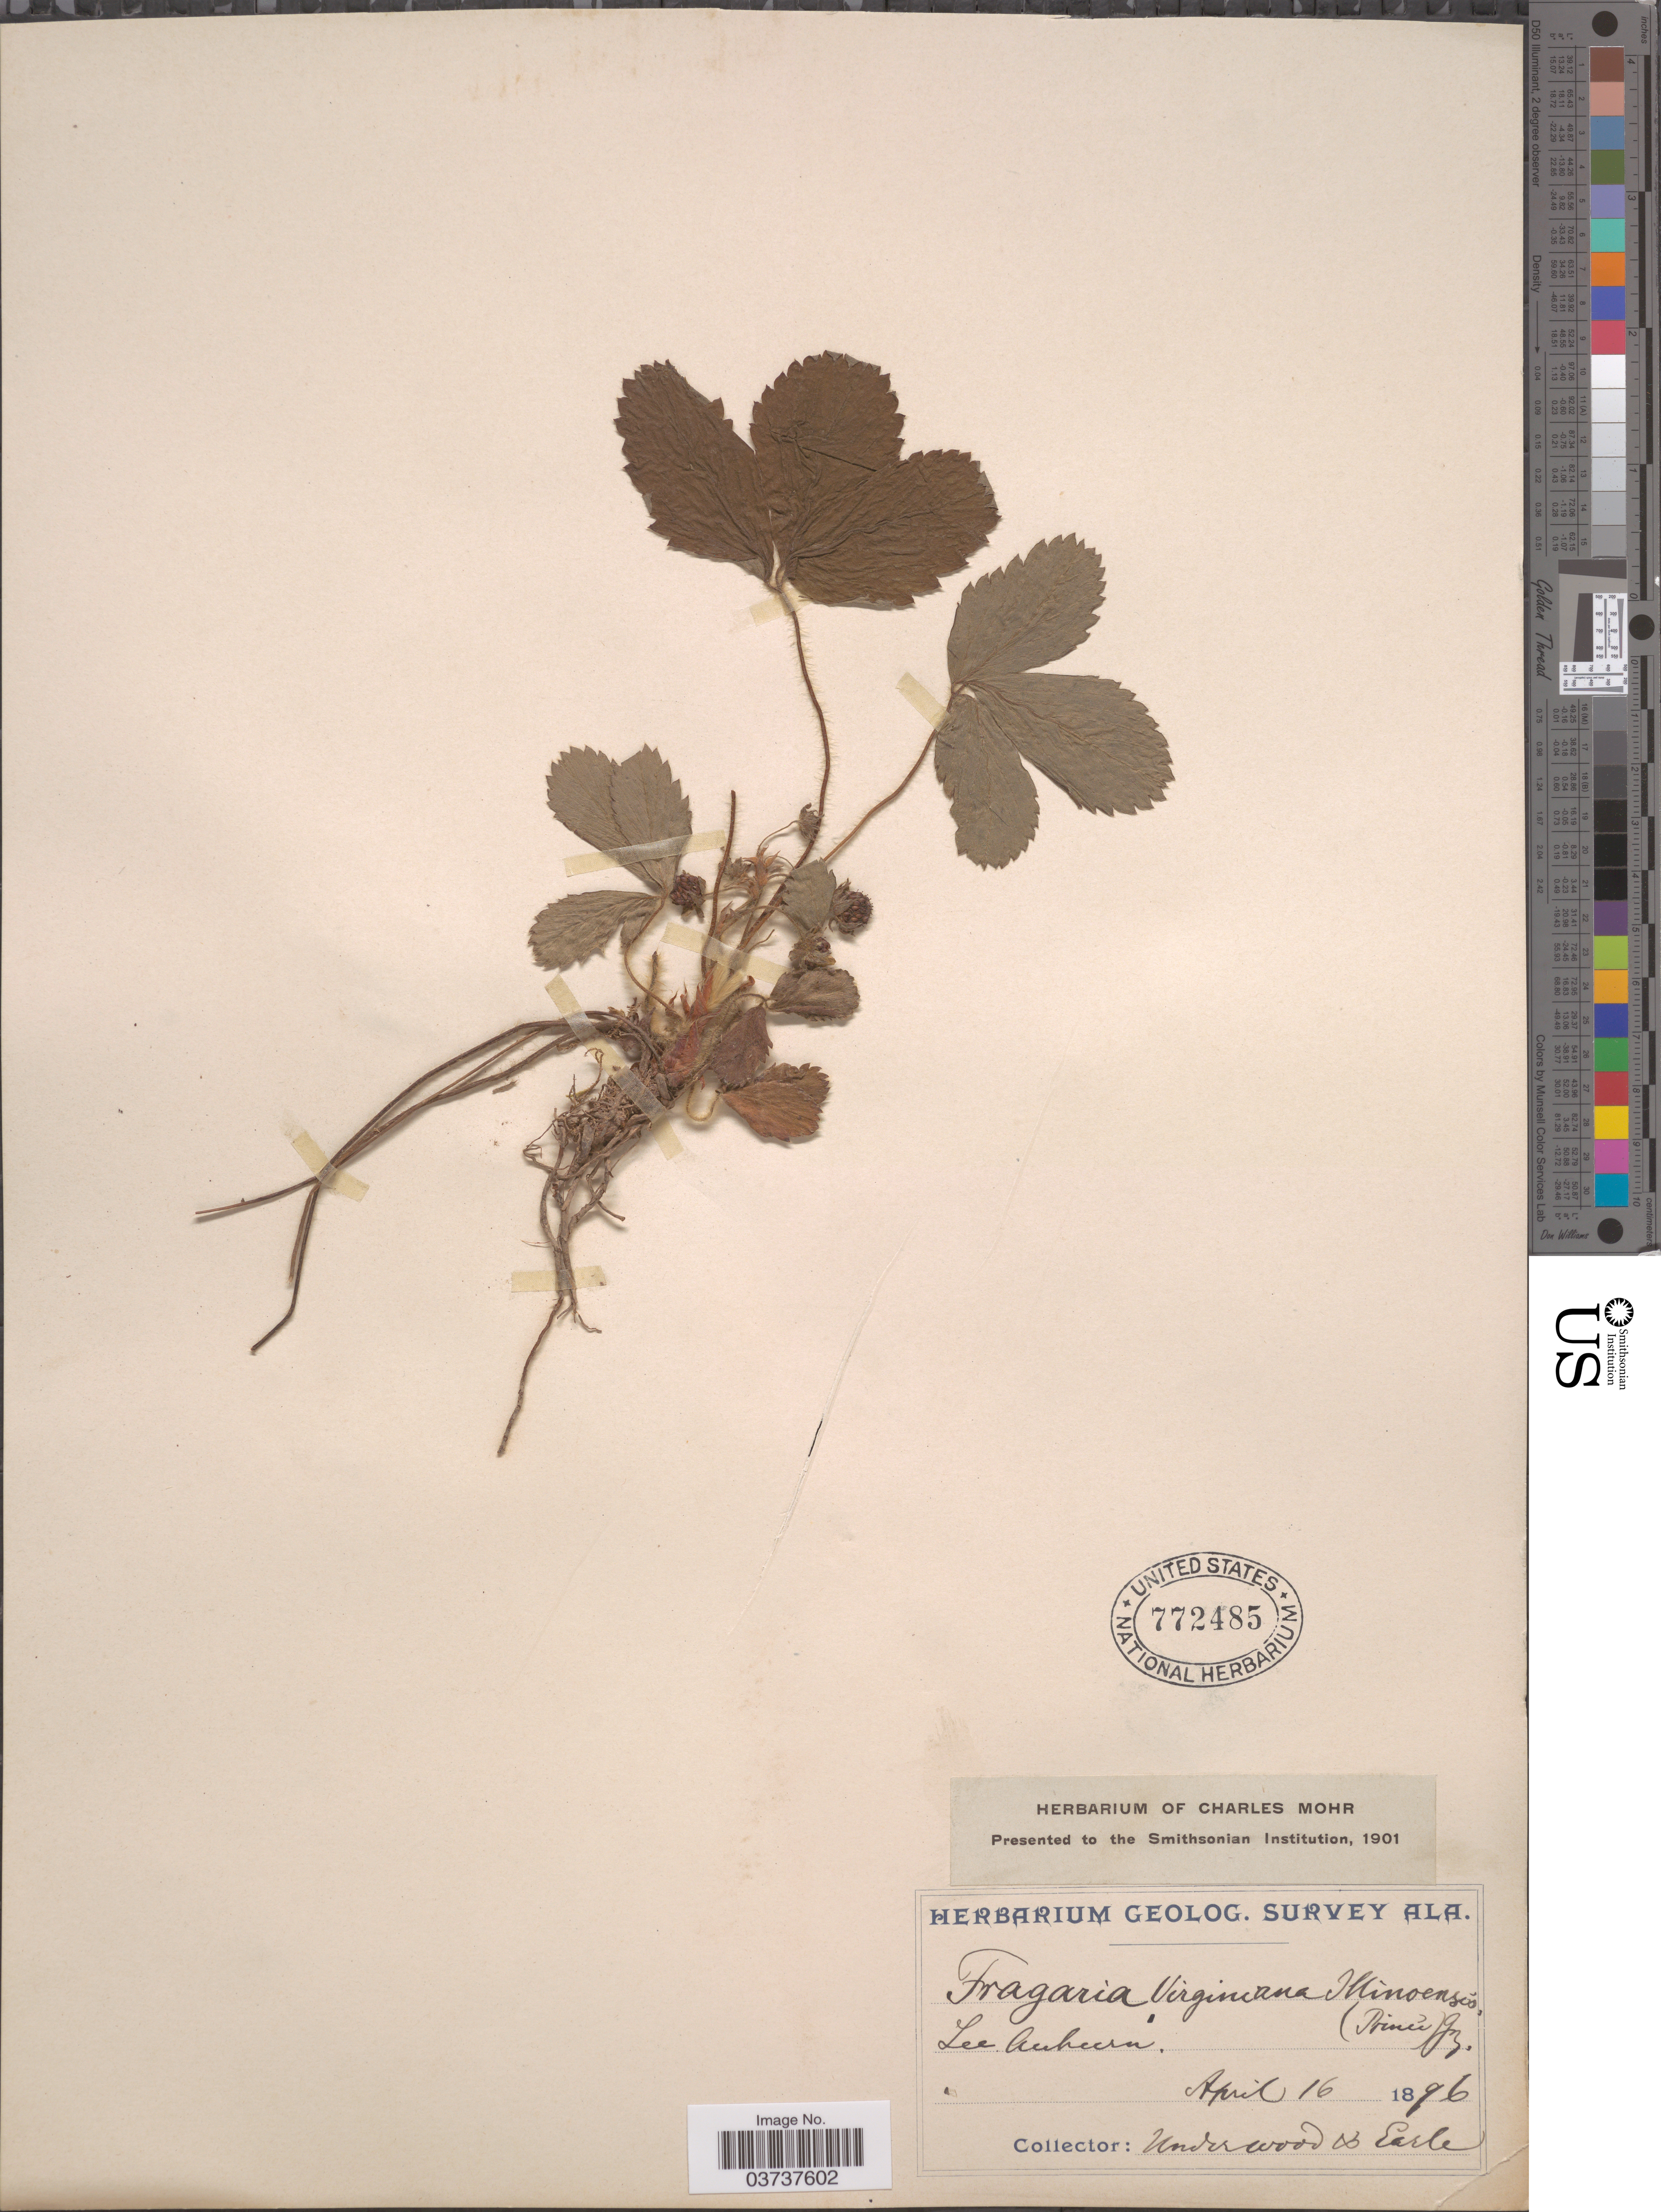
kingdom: Plantae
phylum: Tracheophyta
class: Magnoliopsida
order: Rosales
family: Rosaceae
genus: Fragaria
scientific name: Fragaria virginiana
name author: Mill.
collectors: -- Underwood & -. Earle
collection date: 1896-04-16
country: United States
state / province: Alabama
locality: Auburn.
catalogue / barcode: US 772485